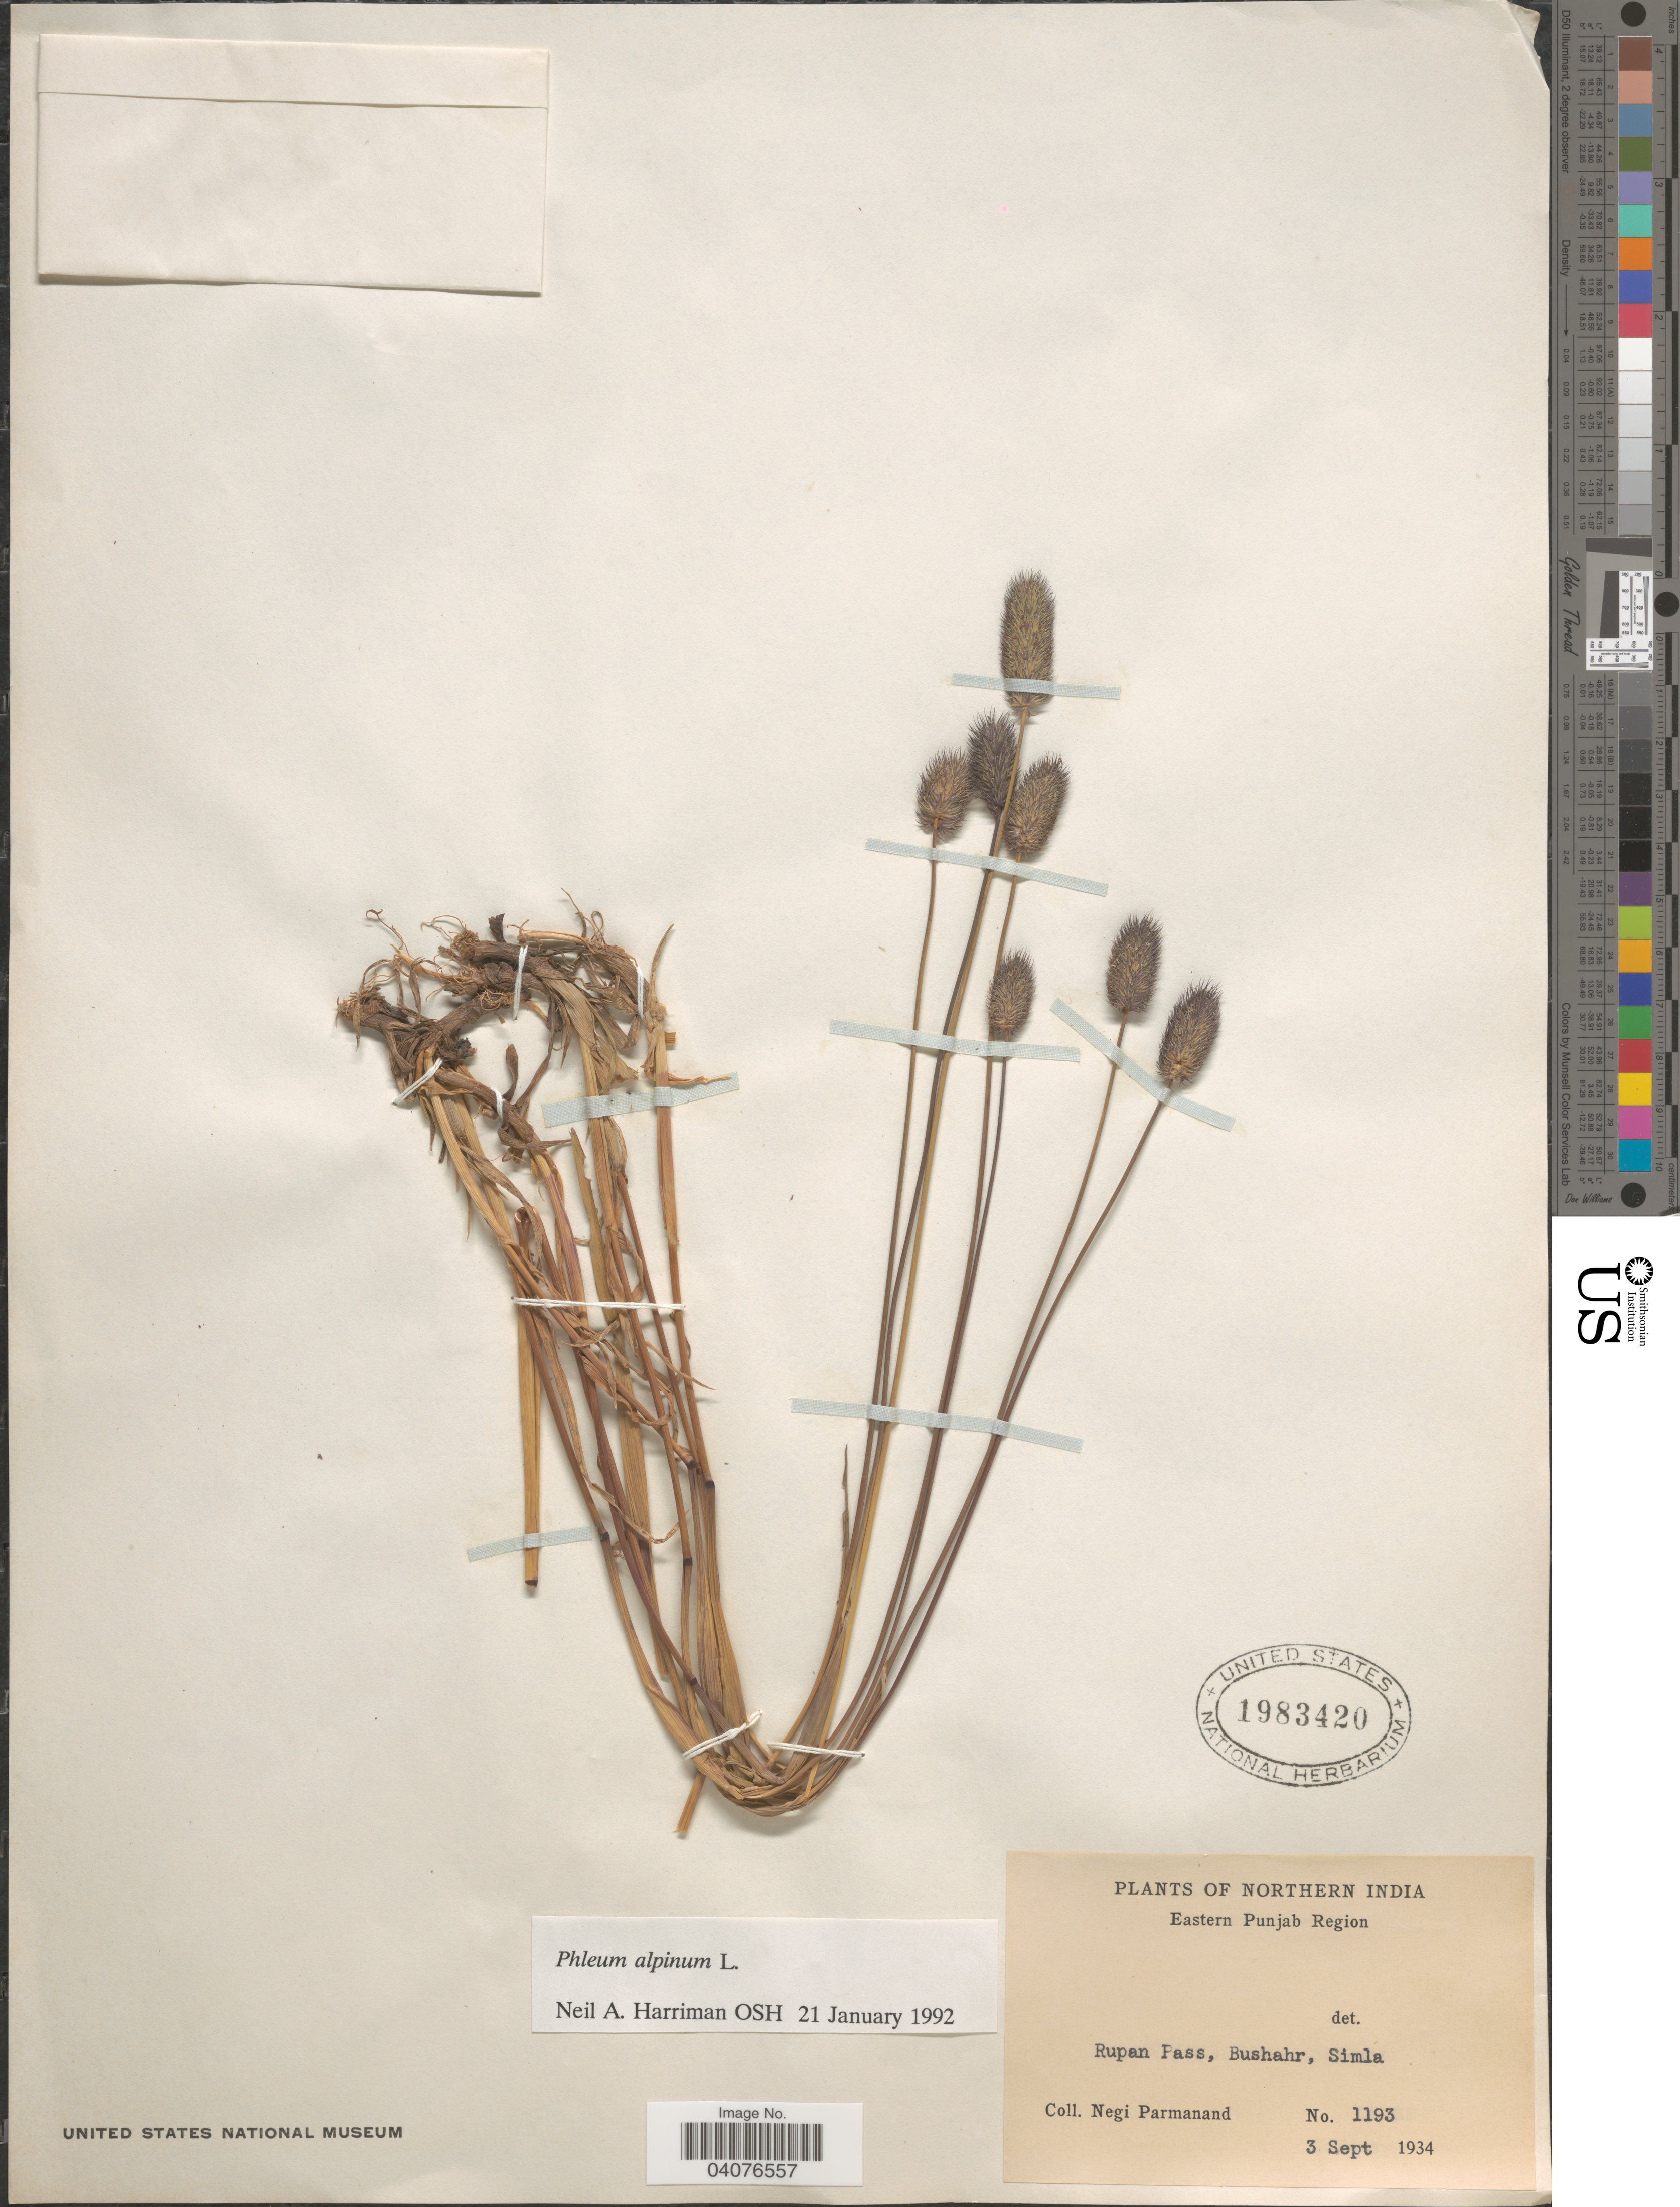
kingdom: Plantae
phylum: Tracheophyta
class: Liliopsida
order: Poales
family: Poaceae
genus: Phleum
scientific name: Phleum alpinum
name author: L.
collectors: N. Parmanand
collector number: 1193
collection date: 1934-09-03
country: India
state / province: Himachal Pradesh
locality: Northern India. Eastern Punjab Region. Rupan Pass, Bushahr, Simla.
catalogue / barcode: US 1983420